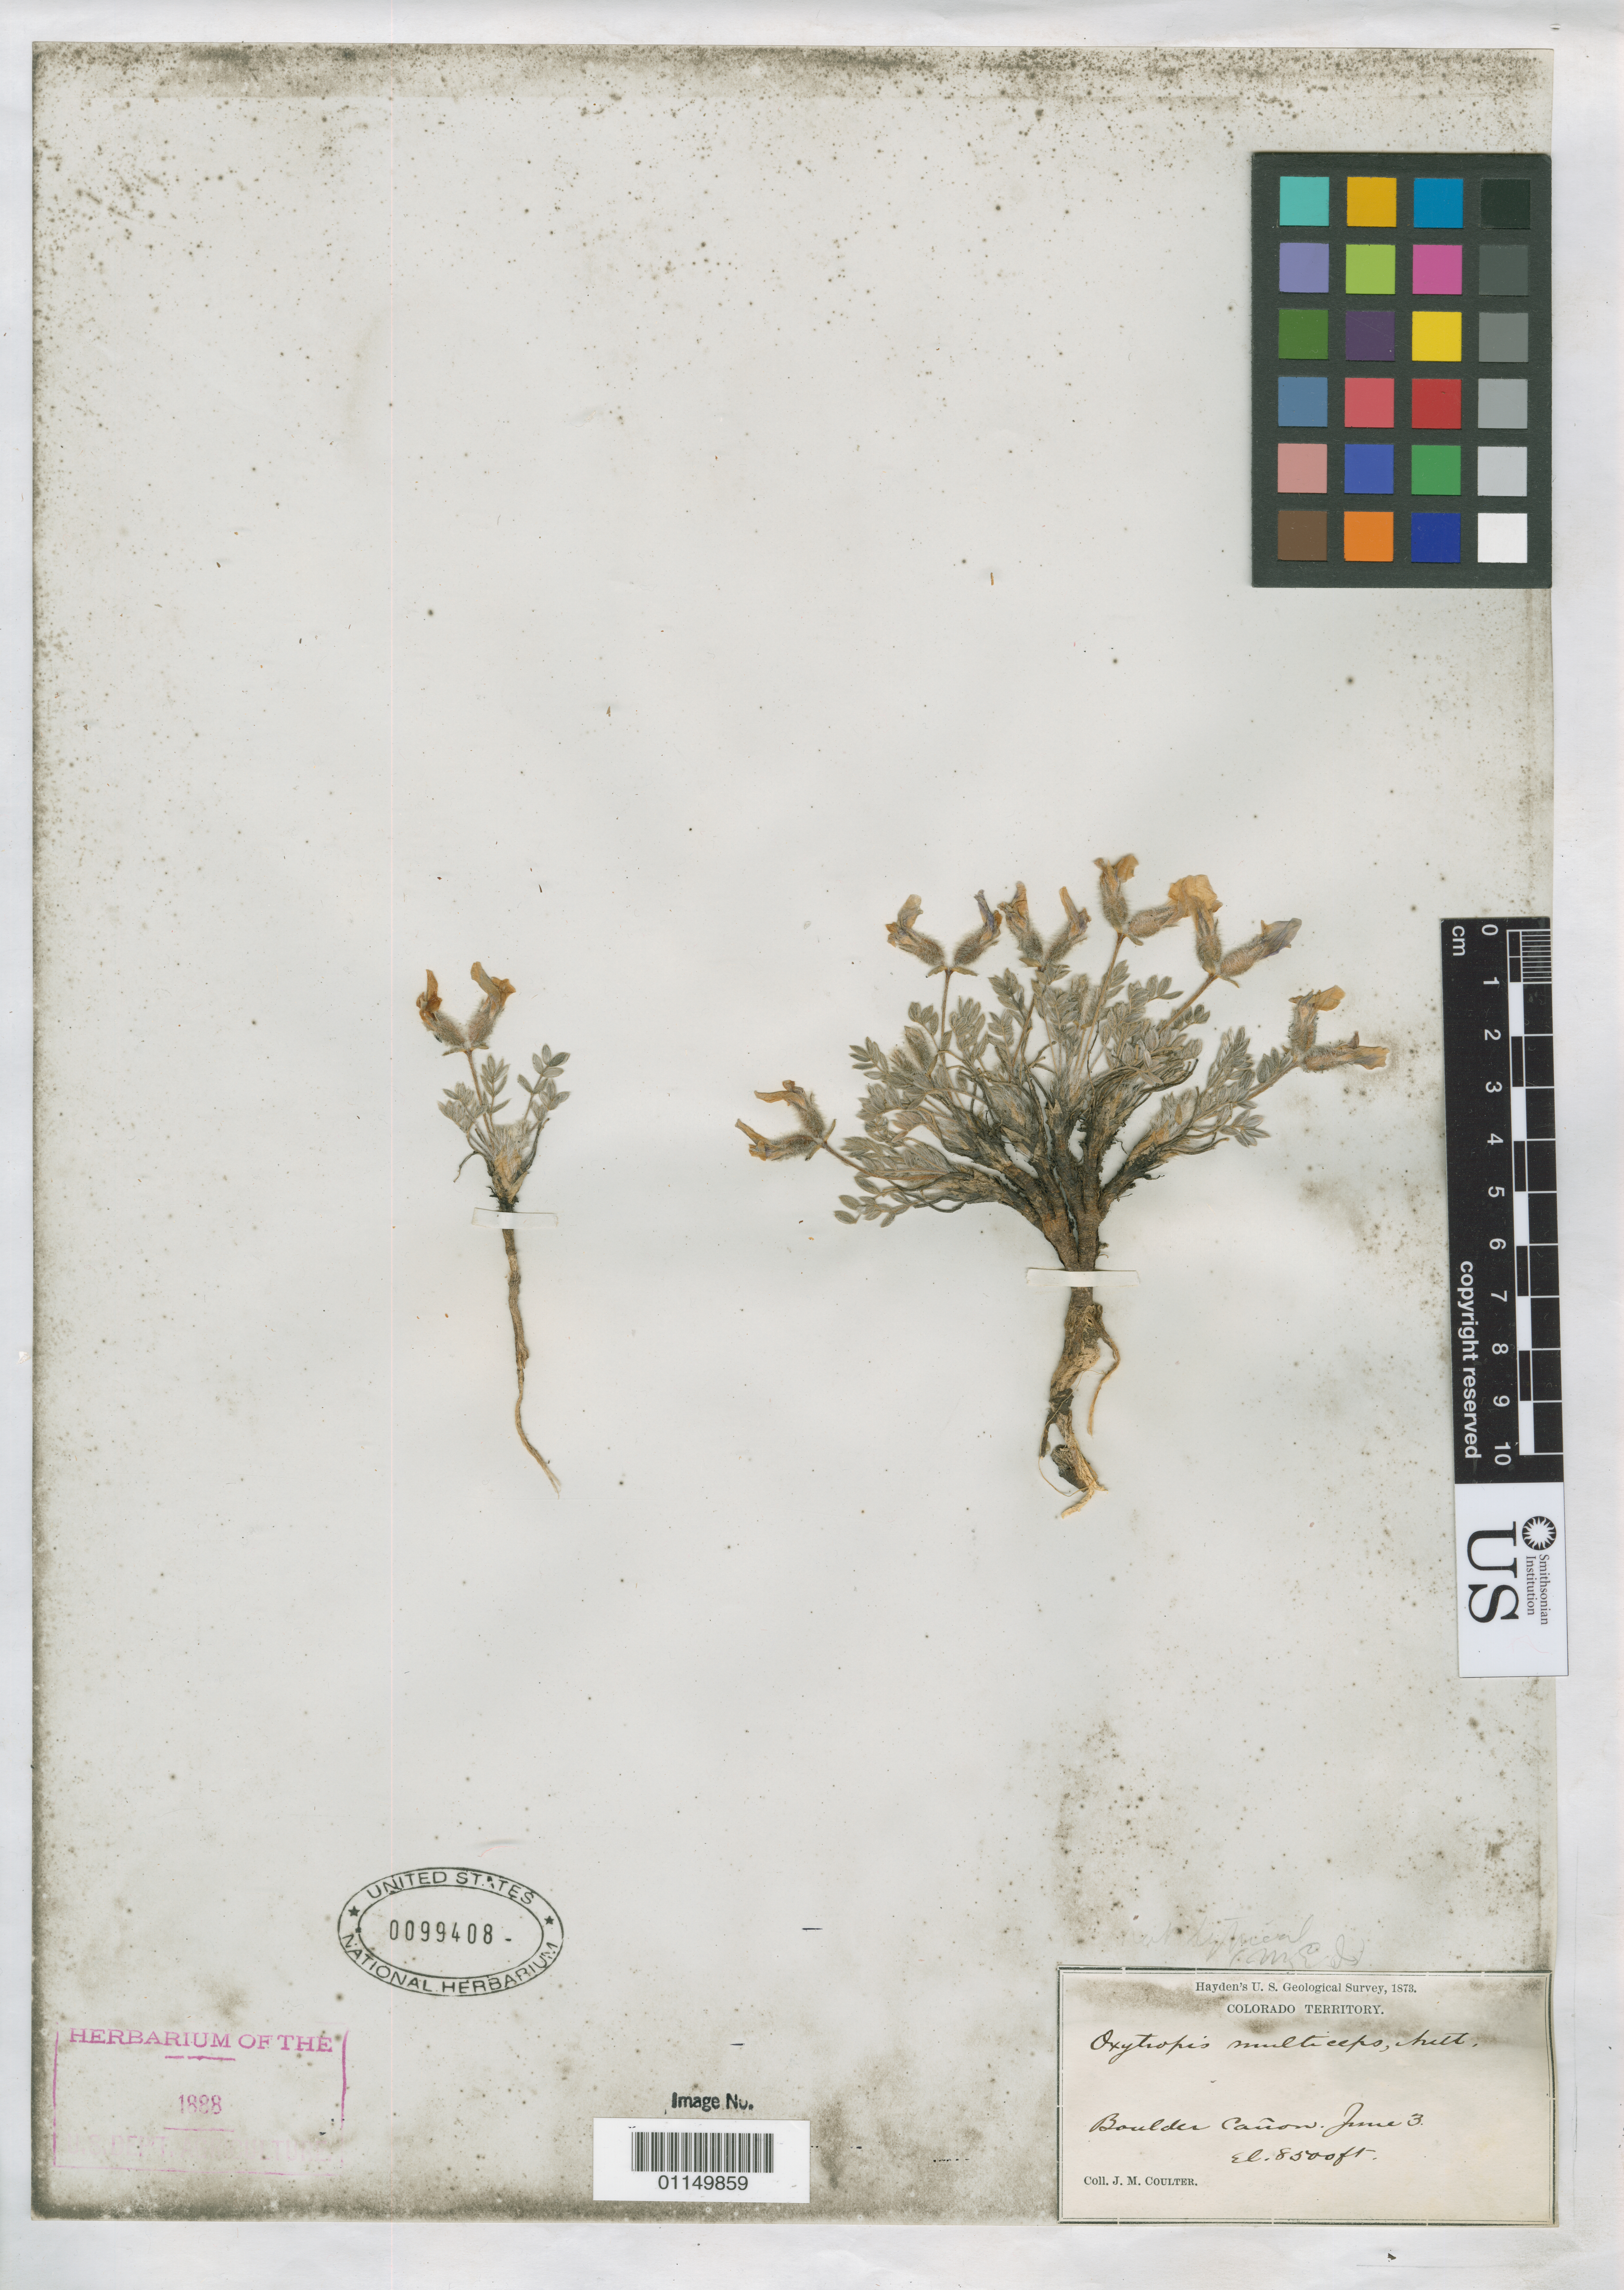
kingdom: Plantae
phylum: Tracheophyta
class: Magnoliopsida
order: Fabales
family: Fabaceae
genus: Oxytropis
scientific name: Oxytropis muticeps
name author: Nutt.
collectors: J. M. Coulter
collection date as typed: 03 Jun 1873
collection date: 1873-06-03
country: United States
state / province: Colorado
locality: Boulder Canyon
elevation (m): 2591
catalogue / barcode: US 99408